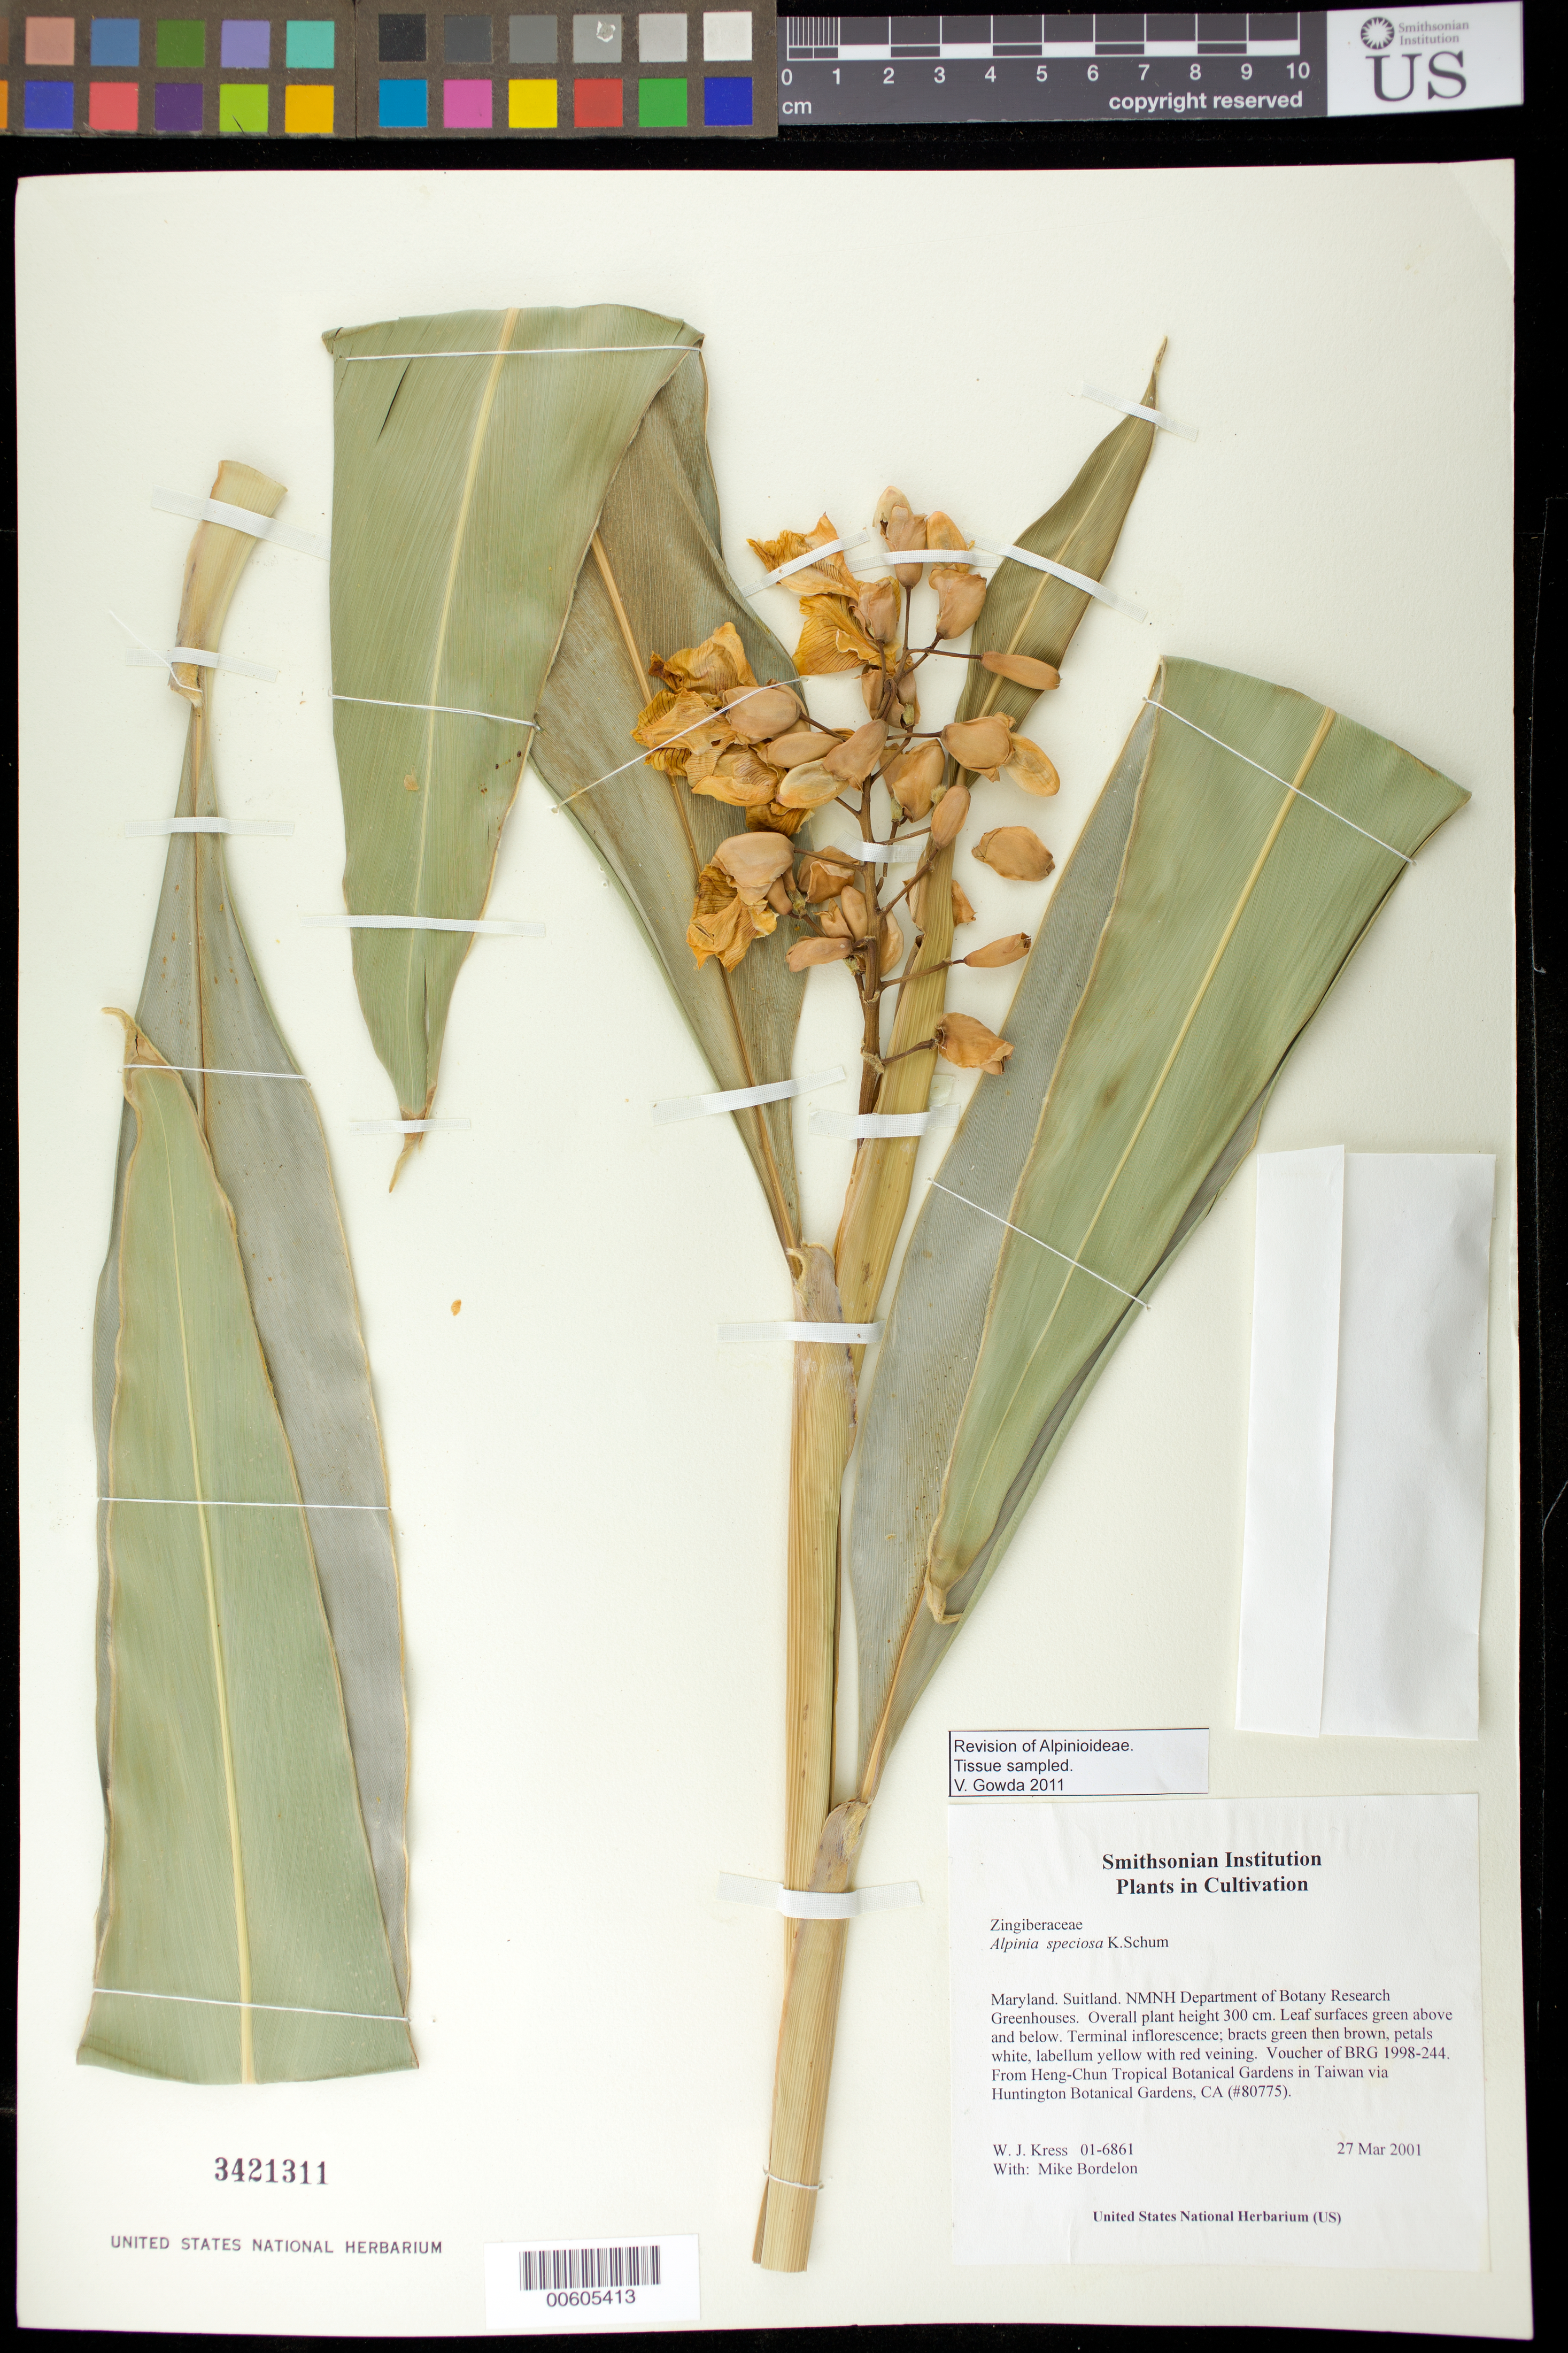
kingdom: Plantae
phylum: Tracheophyta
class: Liliopsida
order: Zingiberales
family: Zingiberaceae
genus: Alpinia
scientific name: Alpinia zerumbet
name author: (Pers.) B.L. Burtt & R.M. Sm.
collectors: W. J. Kress & M. Bordelon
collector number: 01-6861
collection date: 2001-03-27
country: United States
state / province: Maryland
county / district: Prince George's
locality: NMNH Botany Research Greenhouses. Suitland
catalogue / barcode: US 3421311